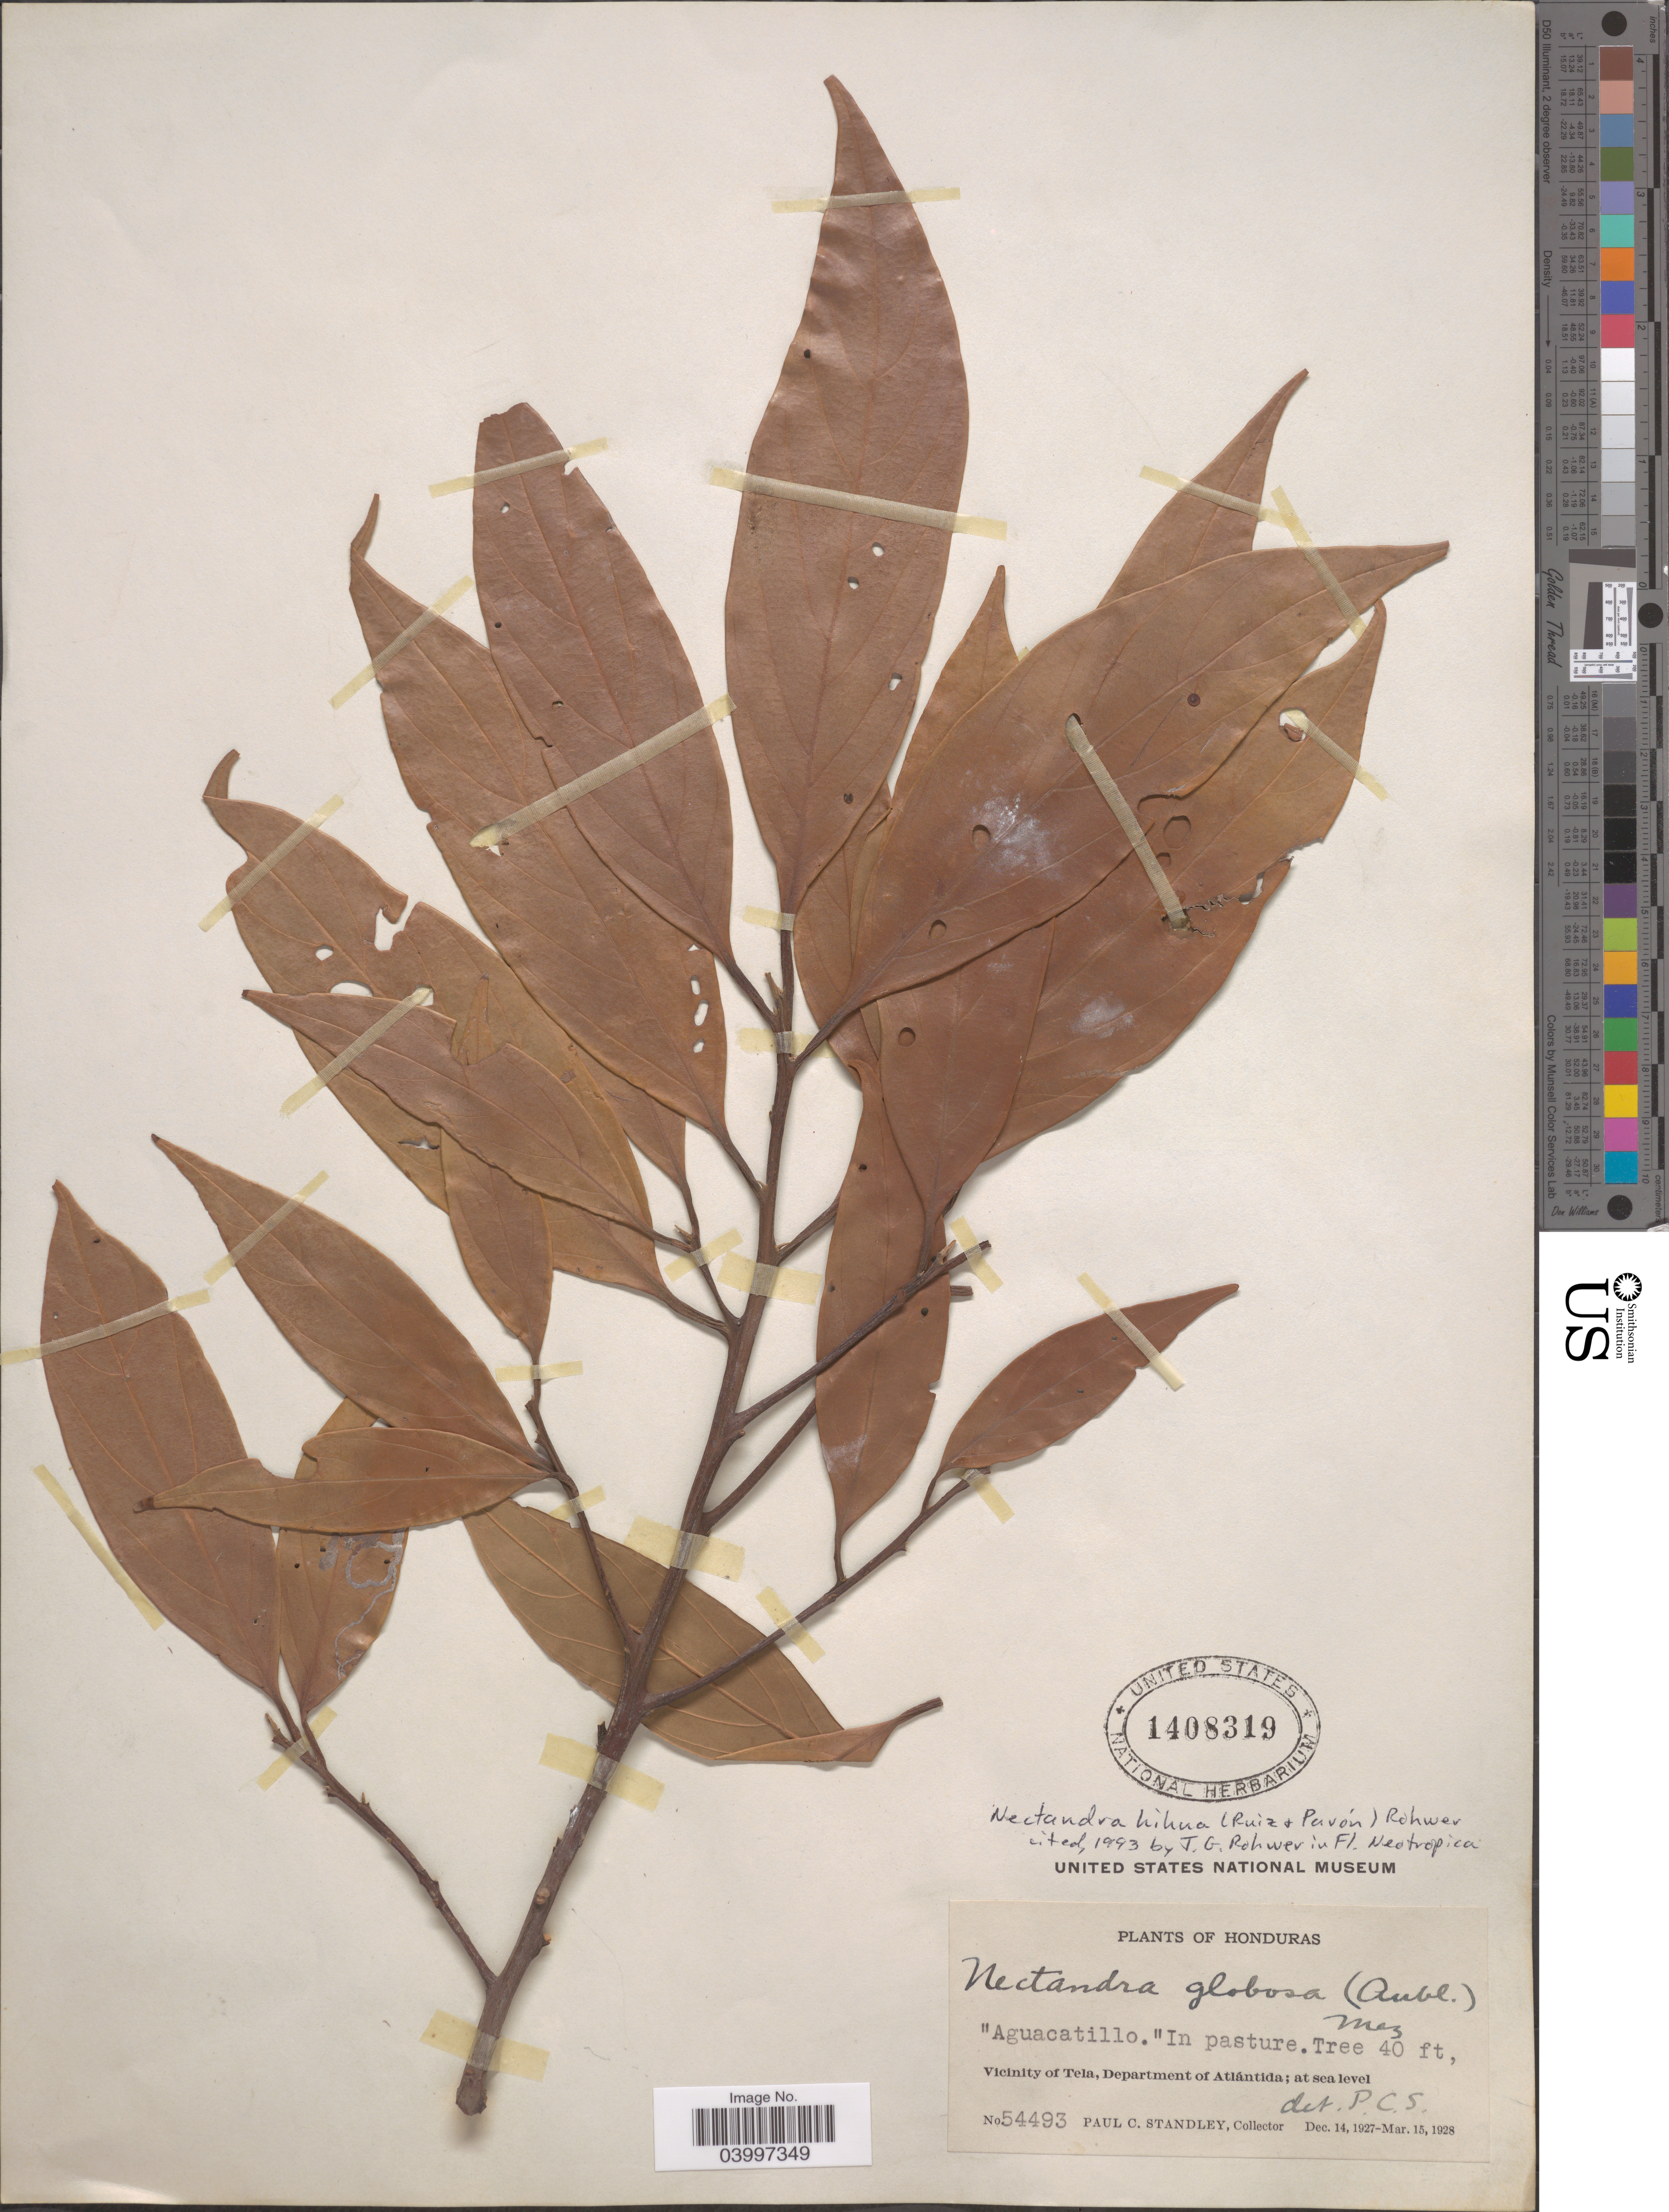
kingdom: Plantae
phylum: Tracheophyta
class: Magnoliopsida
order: Laurales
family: Lauraceae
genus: Nectandra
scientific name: Nectandra hihua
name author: (Ruiz & Pav.) Rohwer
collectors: P. C. Standley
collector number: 54493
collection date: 1927-12-14/1928-03-15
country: Honduras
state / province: Atlantida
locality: Vicinity of Tela, Department of Atlántida.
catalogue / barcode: US 1408319